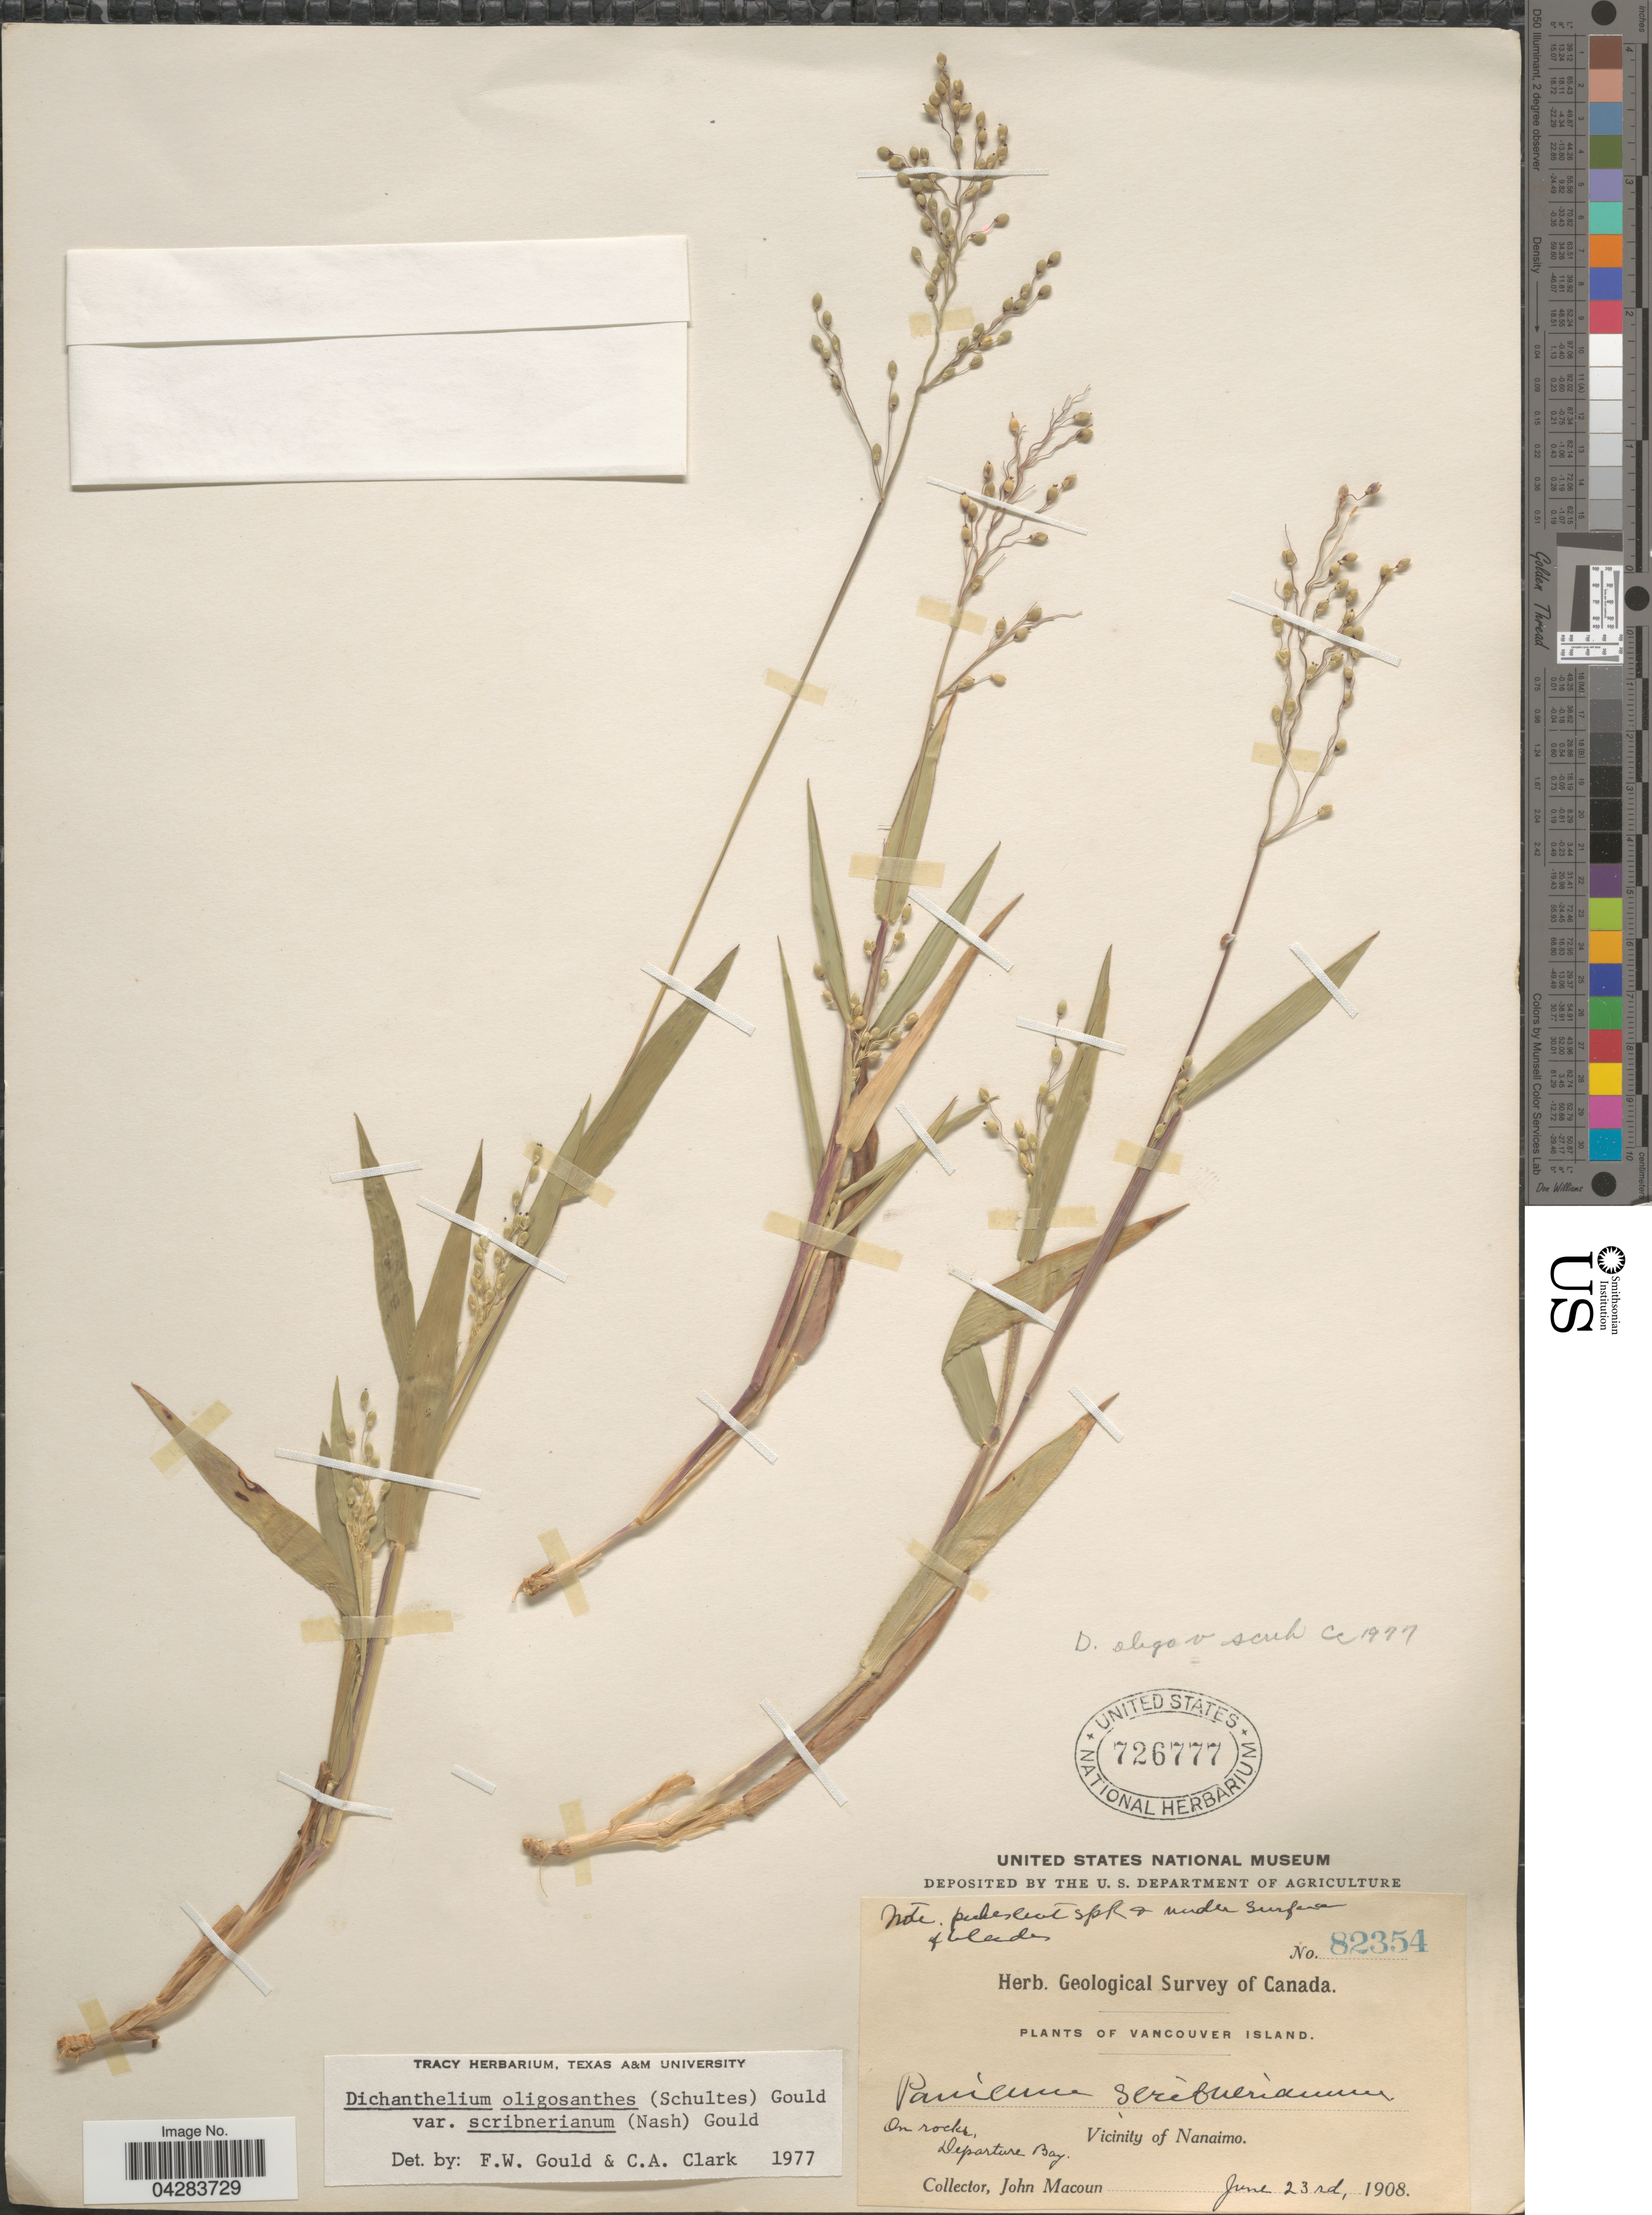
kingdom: Plantae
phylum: Tracheophyta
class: Liliopsida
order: Poales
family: Poaceae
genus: Dichanthelium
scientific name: Dichanthelium oligosanthes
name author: (Schult.) Gould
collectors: J. Macoun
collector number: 82354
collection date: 1908-06-23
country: Canada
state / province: British Columbia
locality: Geological Survey of Canada. Vancouver Island. On rocks, Departure Bay. Vicinity of Nanaimo.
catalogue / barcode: US 726777